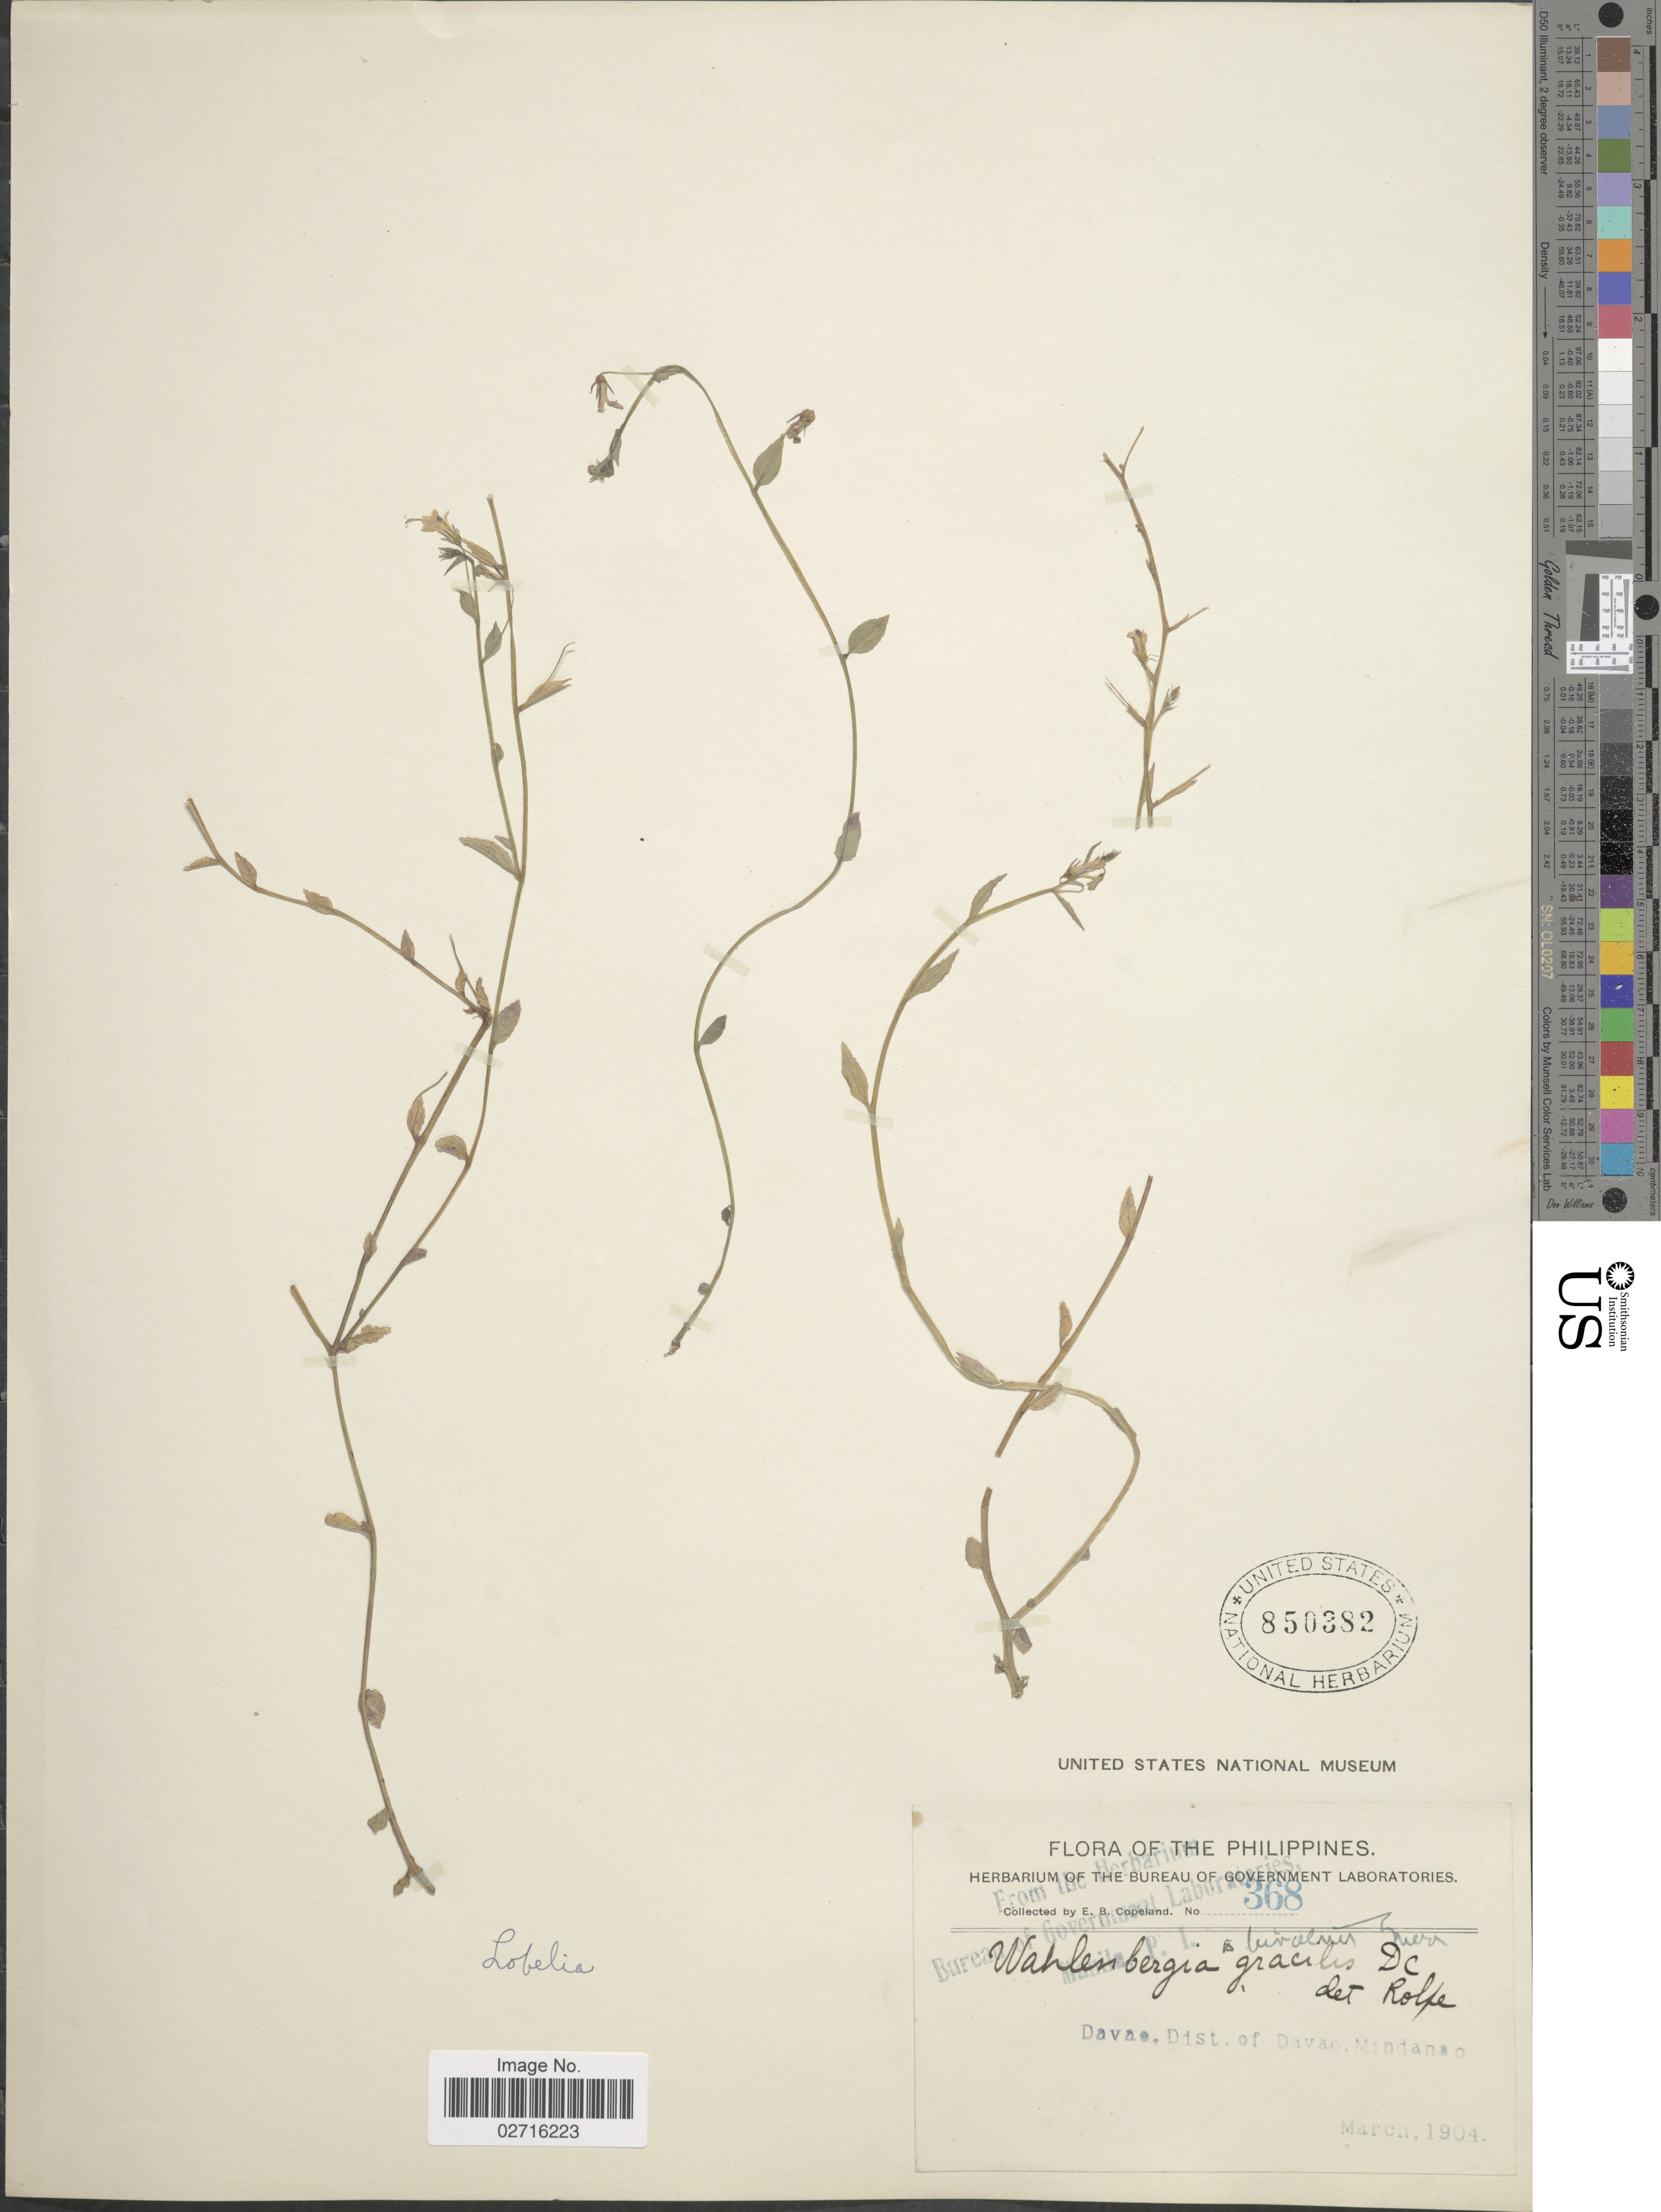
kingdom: Plantae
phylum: Tracheophyta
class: Magnoliopsida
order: Asterales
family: Campanulaceae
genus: Lobelia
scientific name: Lobelia luzoniensis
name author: (Pers.) Merr.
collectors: E. B. Copeland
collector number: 368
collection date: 1904-03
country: Philippines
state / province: Davao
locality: Davao, Dist of Davao, Mindanao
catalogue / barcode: US 850382